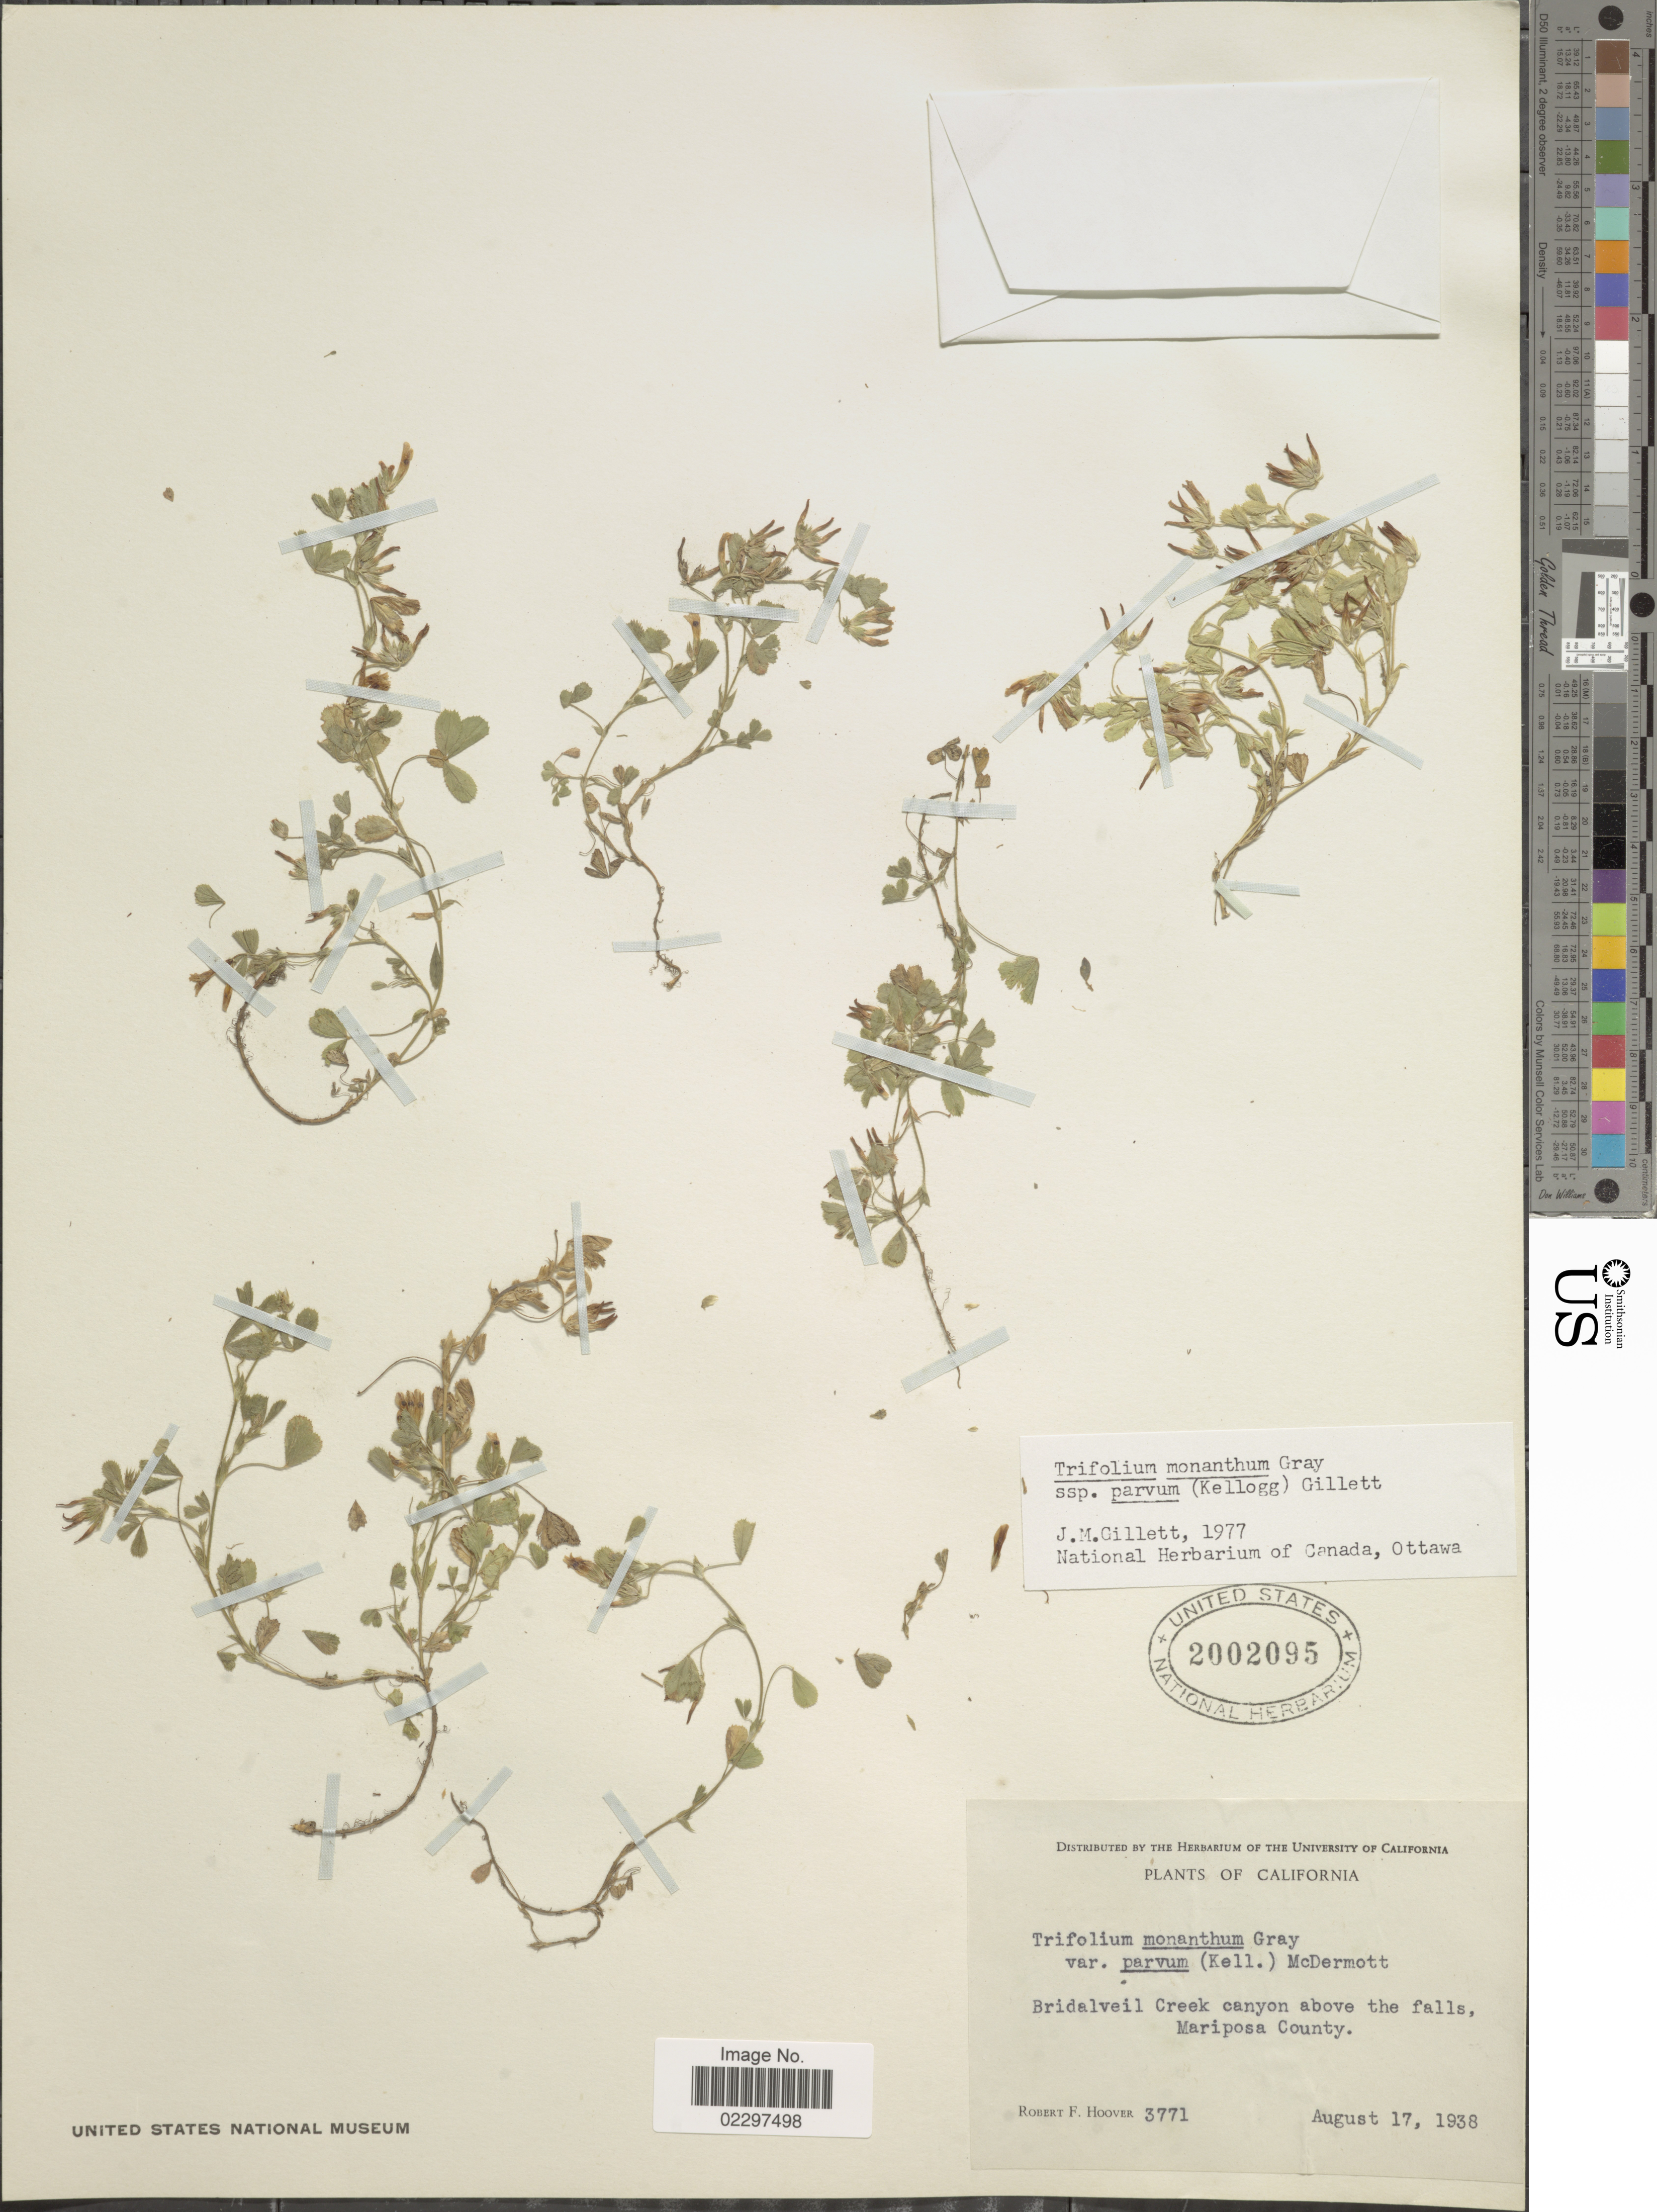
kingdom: Plantae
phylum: Tracheophyta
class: Magnoliopsida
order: Fabales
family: Fabaceae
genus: Trifolium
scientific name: Trifolium monanthum subsp. parvum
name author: (Kellogg) J.M. Gillett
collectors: R. F. Hoover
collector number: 3771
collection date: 1938-08-17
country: United States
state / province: California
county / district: Mariposa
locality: Bridalveil Creek canyon above the falls, Mariposa County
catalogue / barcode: US 2002095